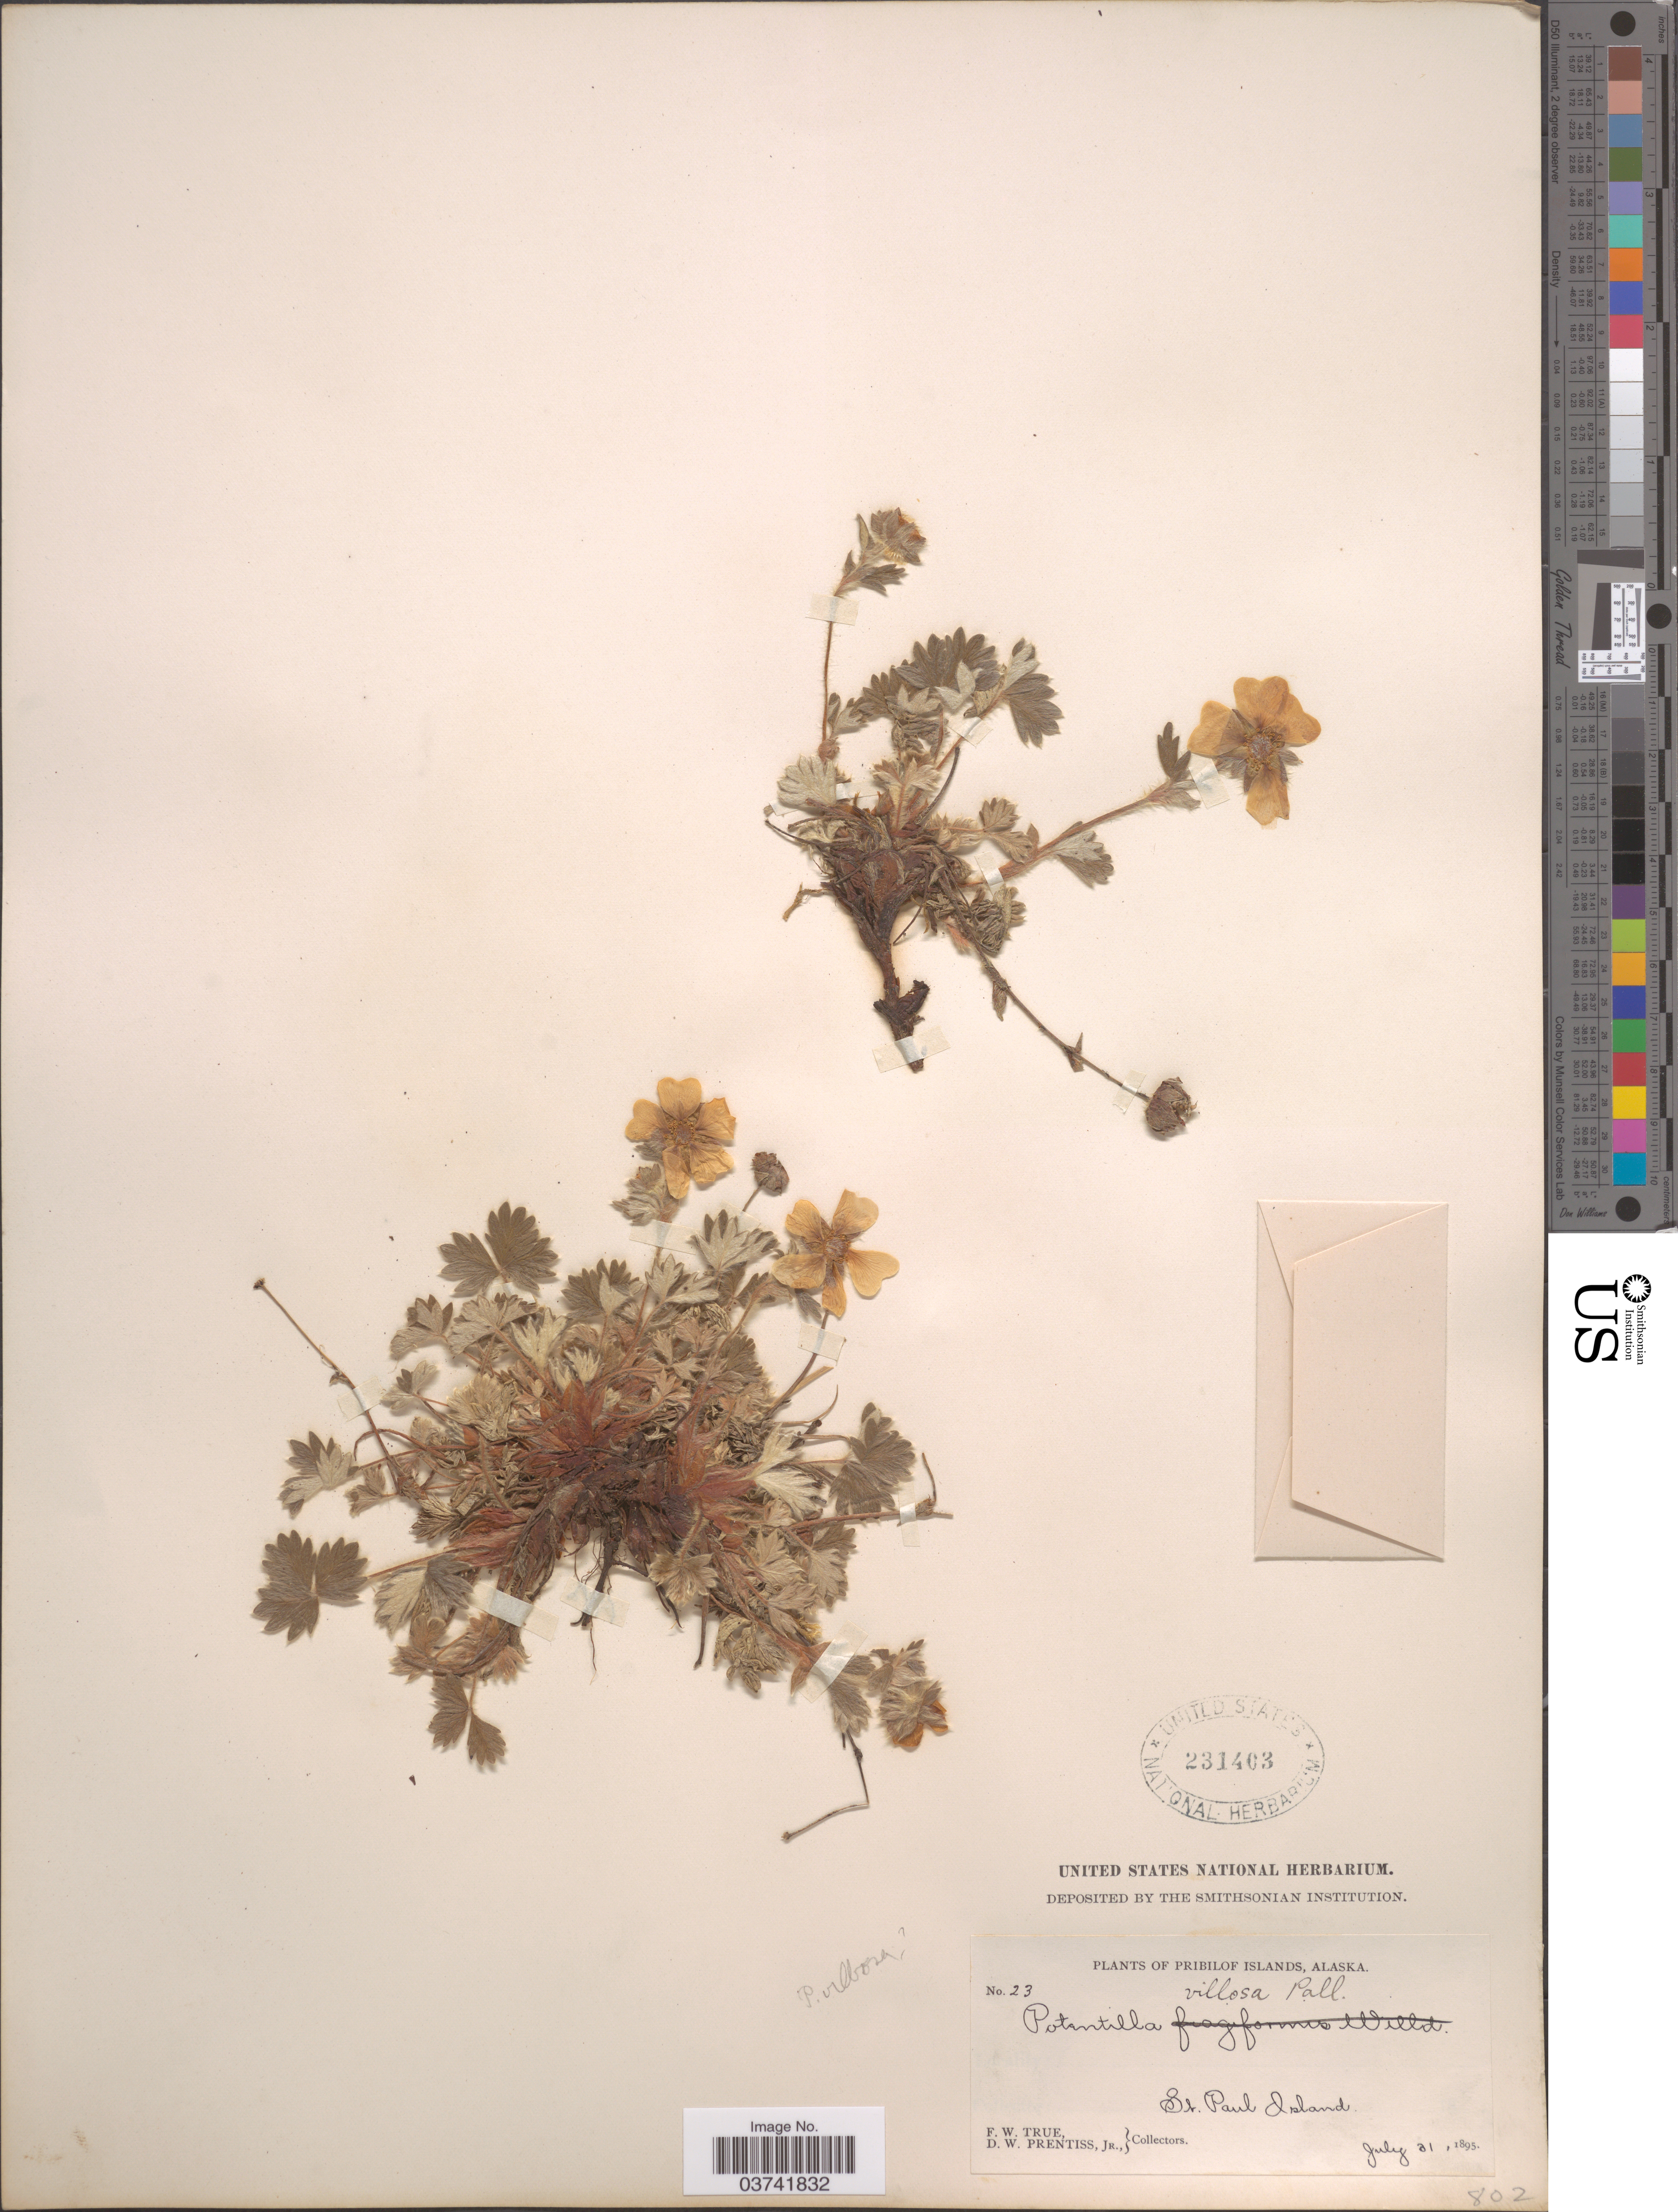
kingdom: Plantae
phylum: Tracheophyta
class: Magnoliopsida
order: Rosales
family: Rosaceae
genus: Potentilla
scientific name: Potentilla villosa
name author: Pall. ex Pursh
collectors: F. True & D. Prentiss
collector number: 23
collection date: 1895-07-31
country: United States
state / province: Alaska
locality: Pribilof Islands. St. Paul Island.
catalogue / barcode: US 231403